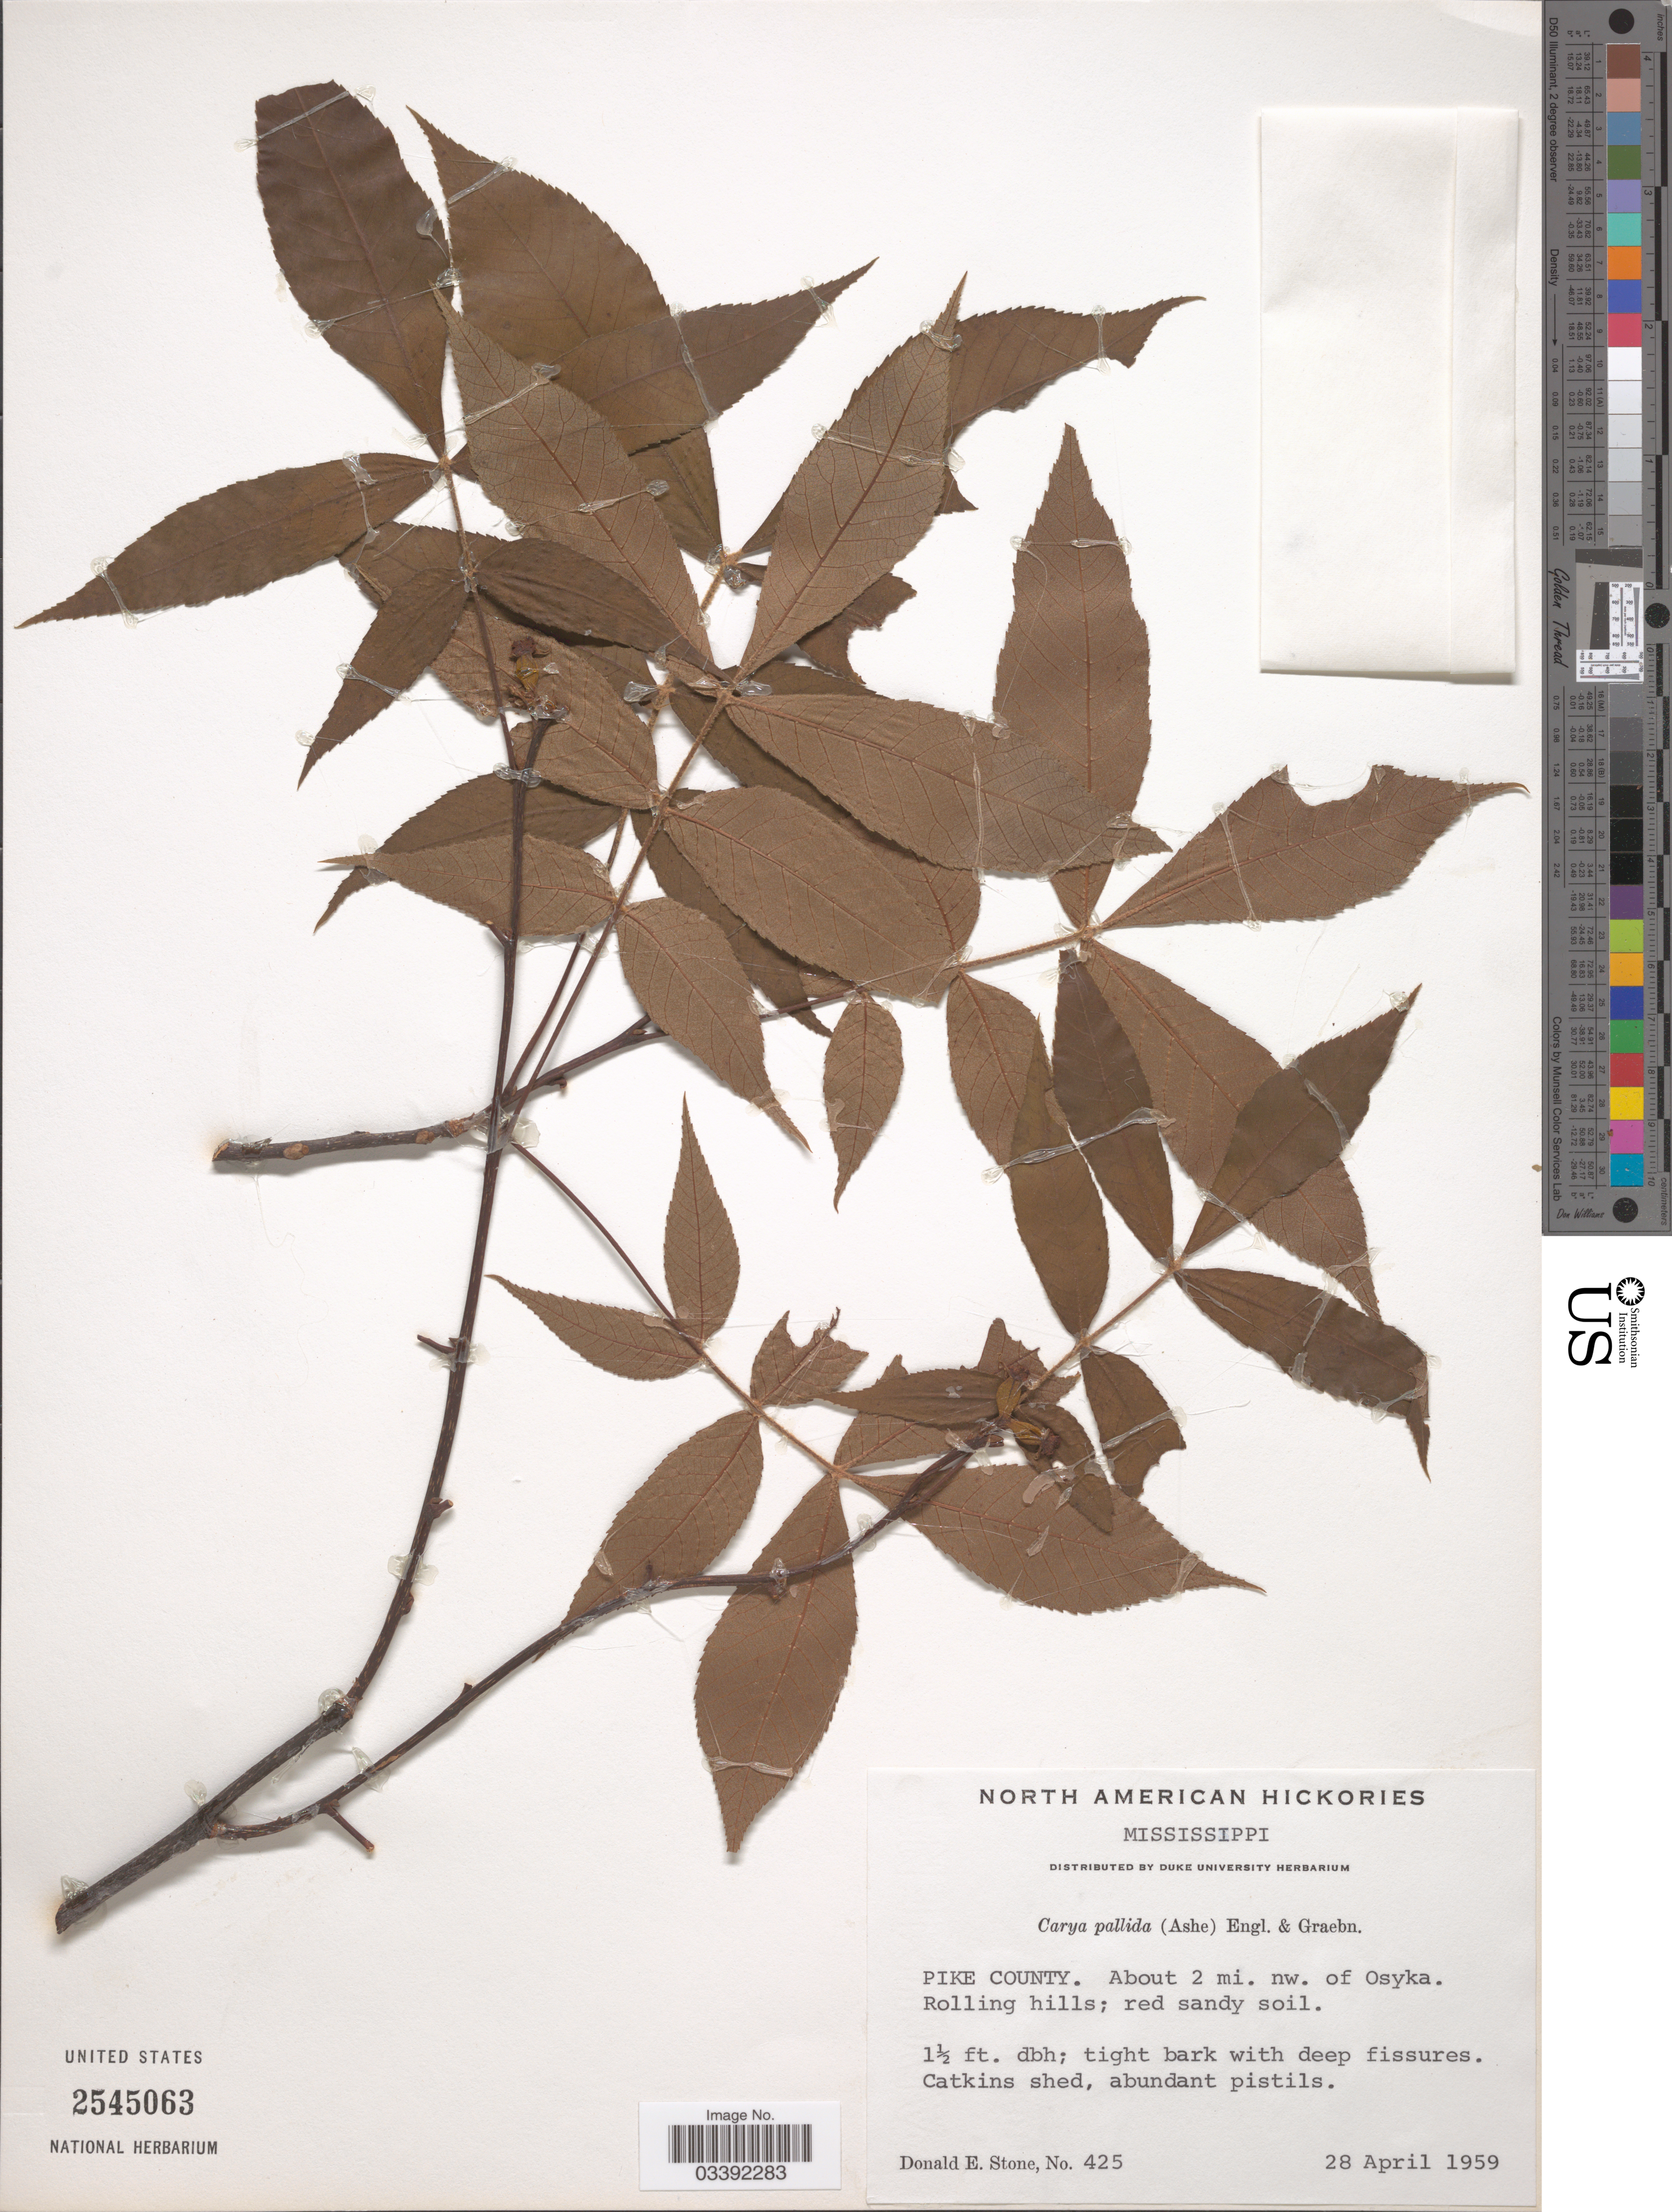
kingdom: Plantae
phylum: Tracheophyta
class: Magnoliopsida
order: Fagales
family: Juglandaceae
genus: Carya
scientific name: Carya pallida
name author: (Ashe) Engl. & Graebner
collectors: D. Stone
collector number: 425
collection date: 1959-04-28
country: United States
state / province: Mississippi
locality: Pike County. About 2 mi. nw. of Osyka. Rolling hills.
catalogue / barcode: US 2545063